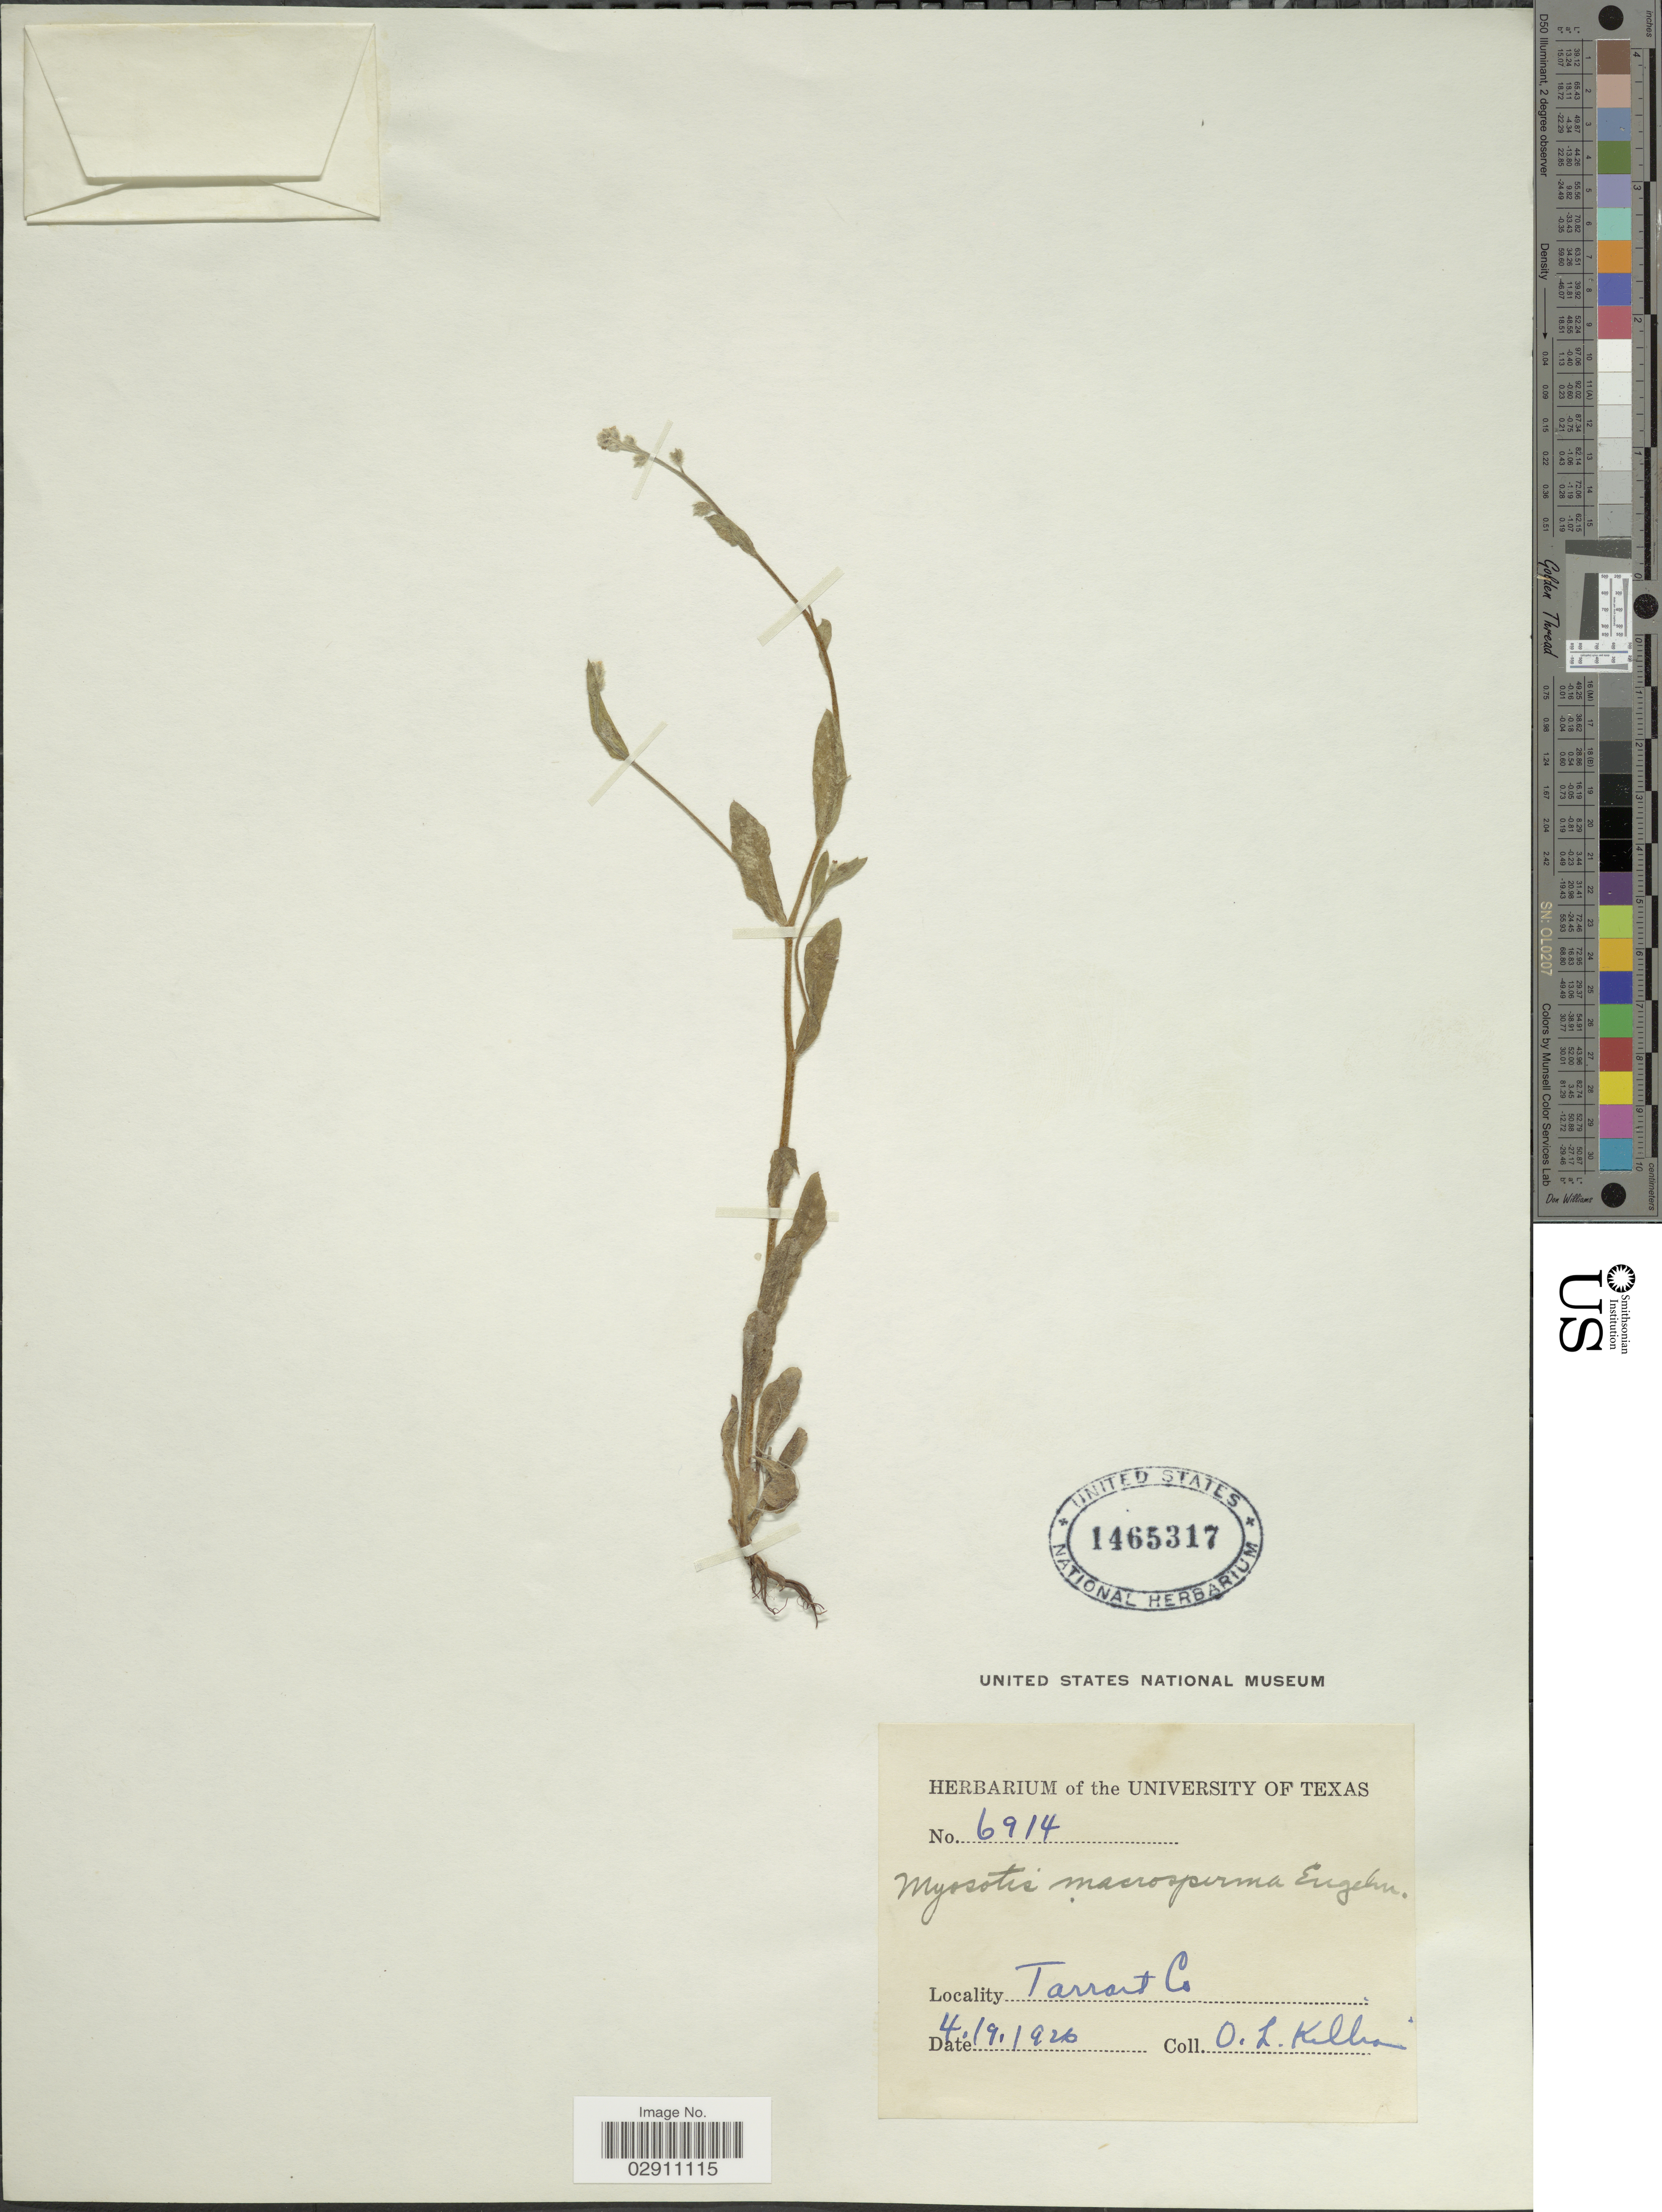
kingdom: Plantae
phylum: Tracheophyta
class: Magnoliopsida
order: Boraginales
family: Boraginaceae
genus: Myosotis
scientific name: Myosotis macrosperma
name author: Engelm.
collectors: O. Killias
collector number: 6914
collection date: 1920-09-04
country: United States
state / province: Texas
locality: Tarrant Co.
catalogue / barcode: US 1465317